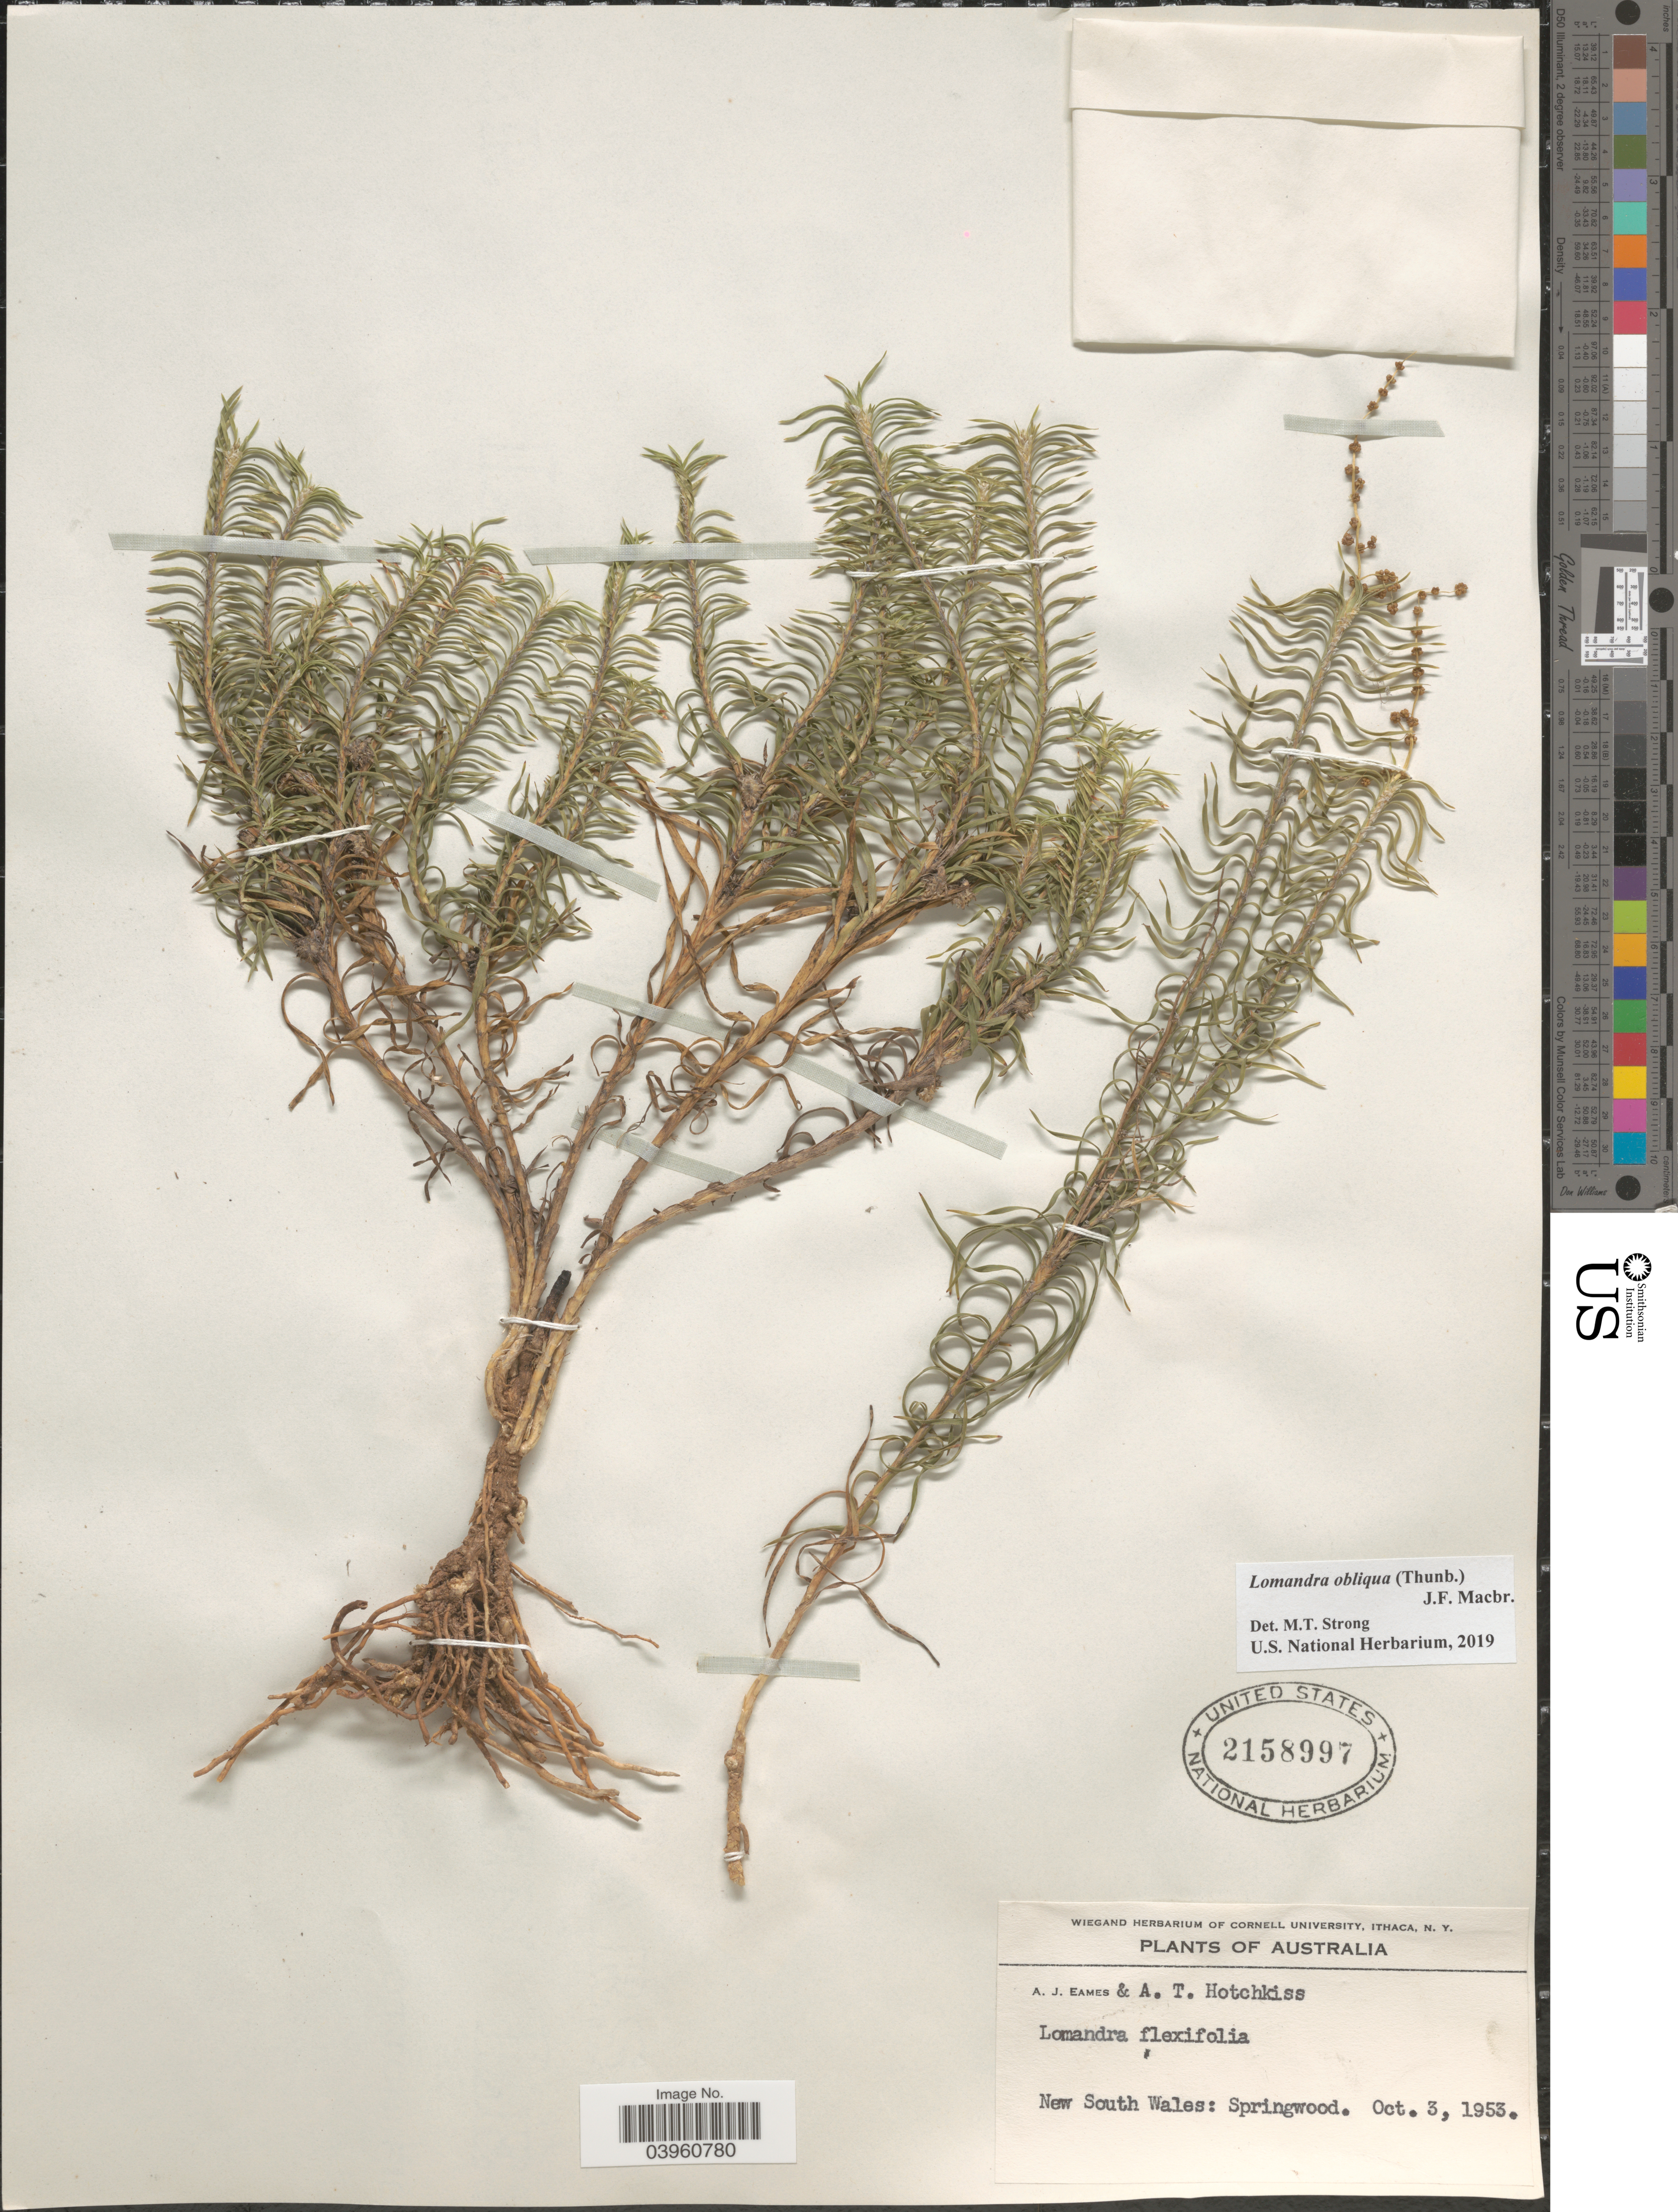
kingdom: Plantae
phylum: Tracheophyta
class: Liliopsida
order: Asparagales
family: Asparagaceae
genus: Lomandra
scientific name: Lomandra obliqua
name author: (Thunb.) J.F. Macbr.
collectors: A. J. Eames & A. Hotchkiss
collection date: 1953-10-03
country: Australia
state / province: New South Wales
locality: Springwood.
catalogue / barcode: US 2158997